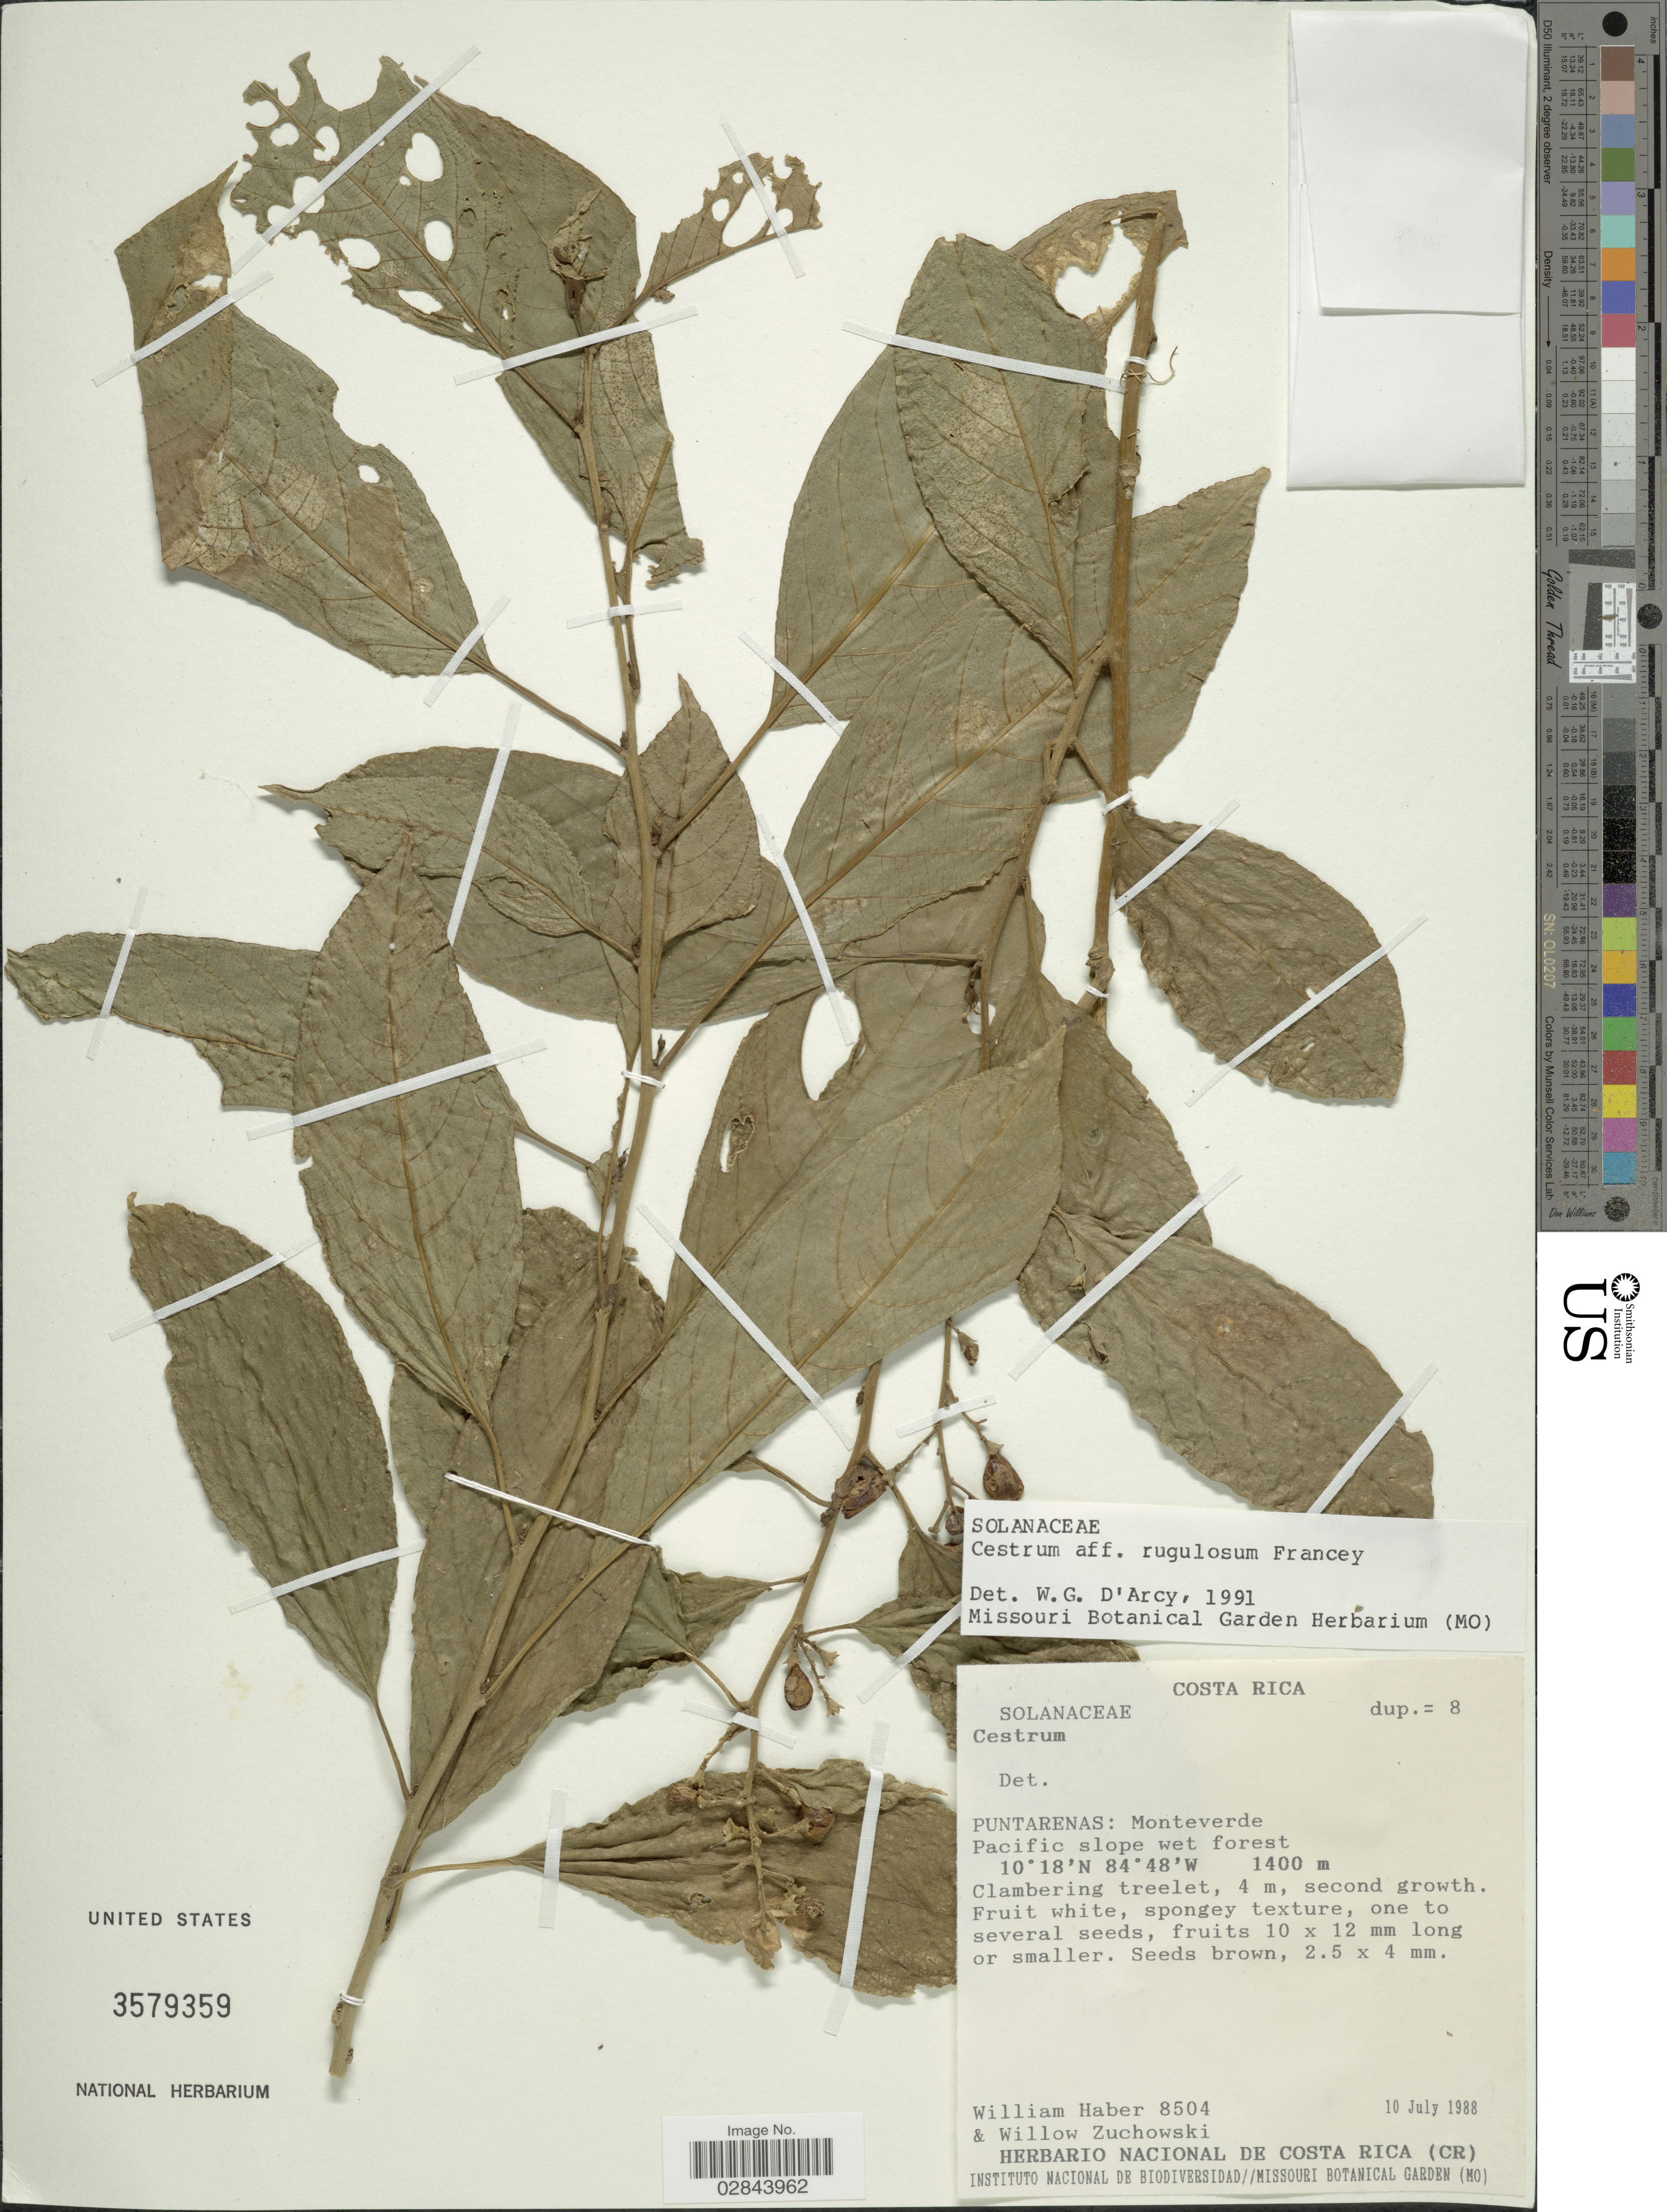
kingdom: Plantae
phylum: Tracheophyta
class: Magnoliopsida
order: Solanales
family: Solanaceae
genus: Cestrum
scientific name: Cestrum rugulosum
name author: Francey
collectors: W. Haber & W. Zuchowski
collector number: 8504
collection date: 1988-07-10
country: Costa Rica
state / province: Puntarenas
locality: Monteverde. Pacific slope wet forest.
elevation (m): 1400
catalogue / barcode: US 3579359